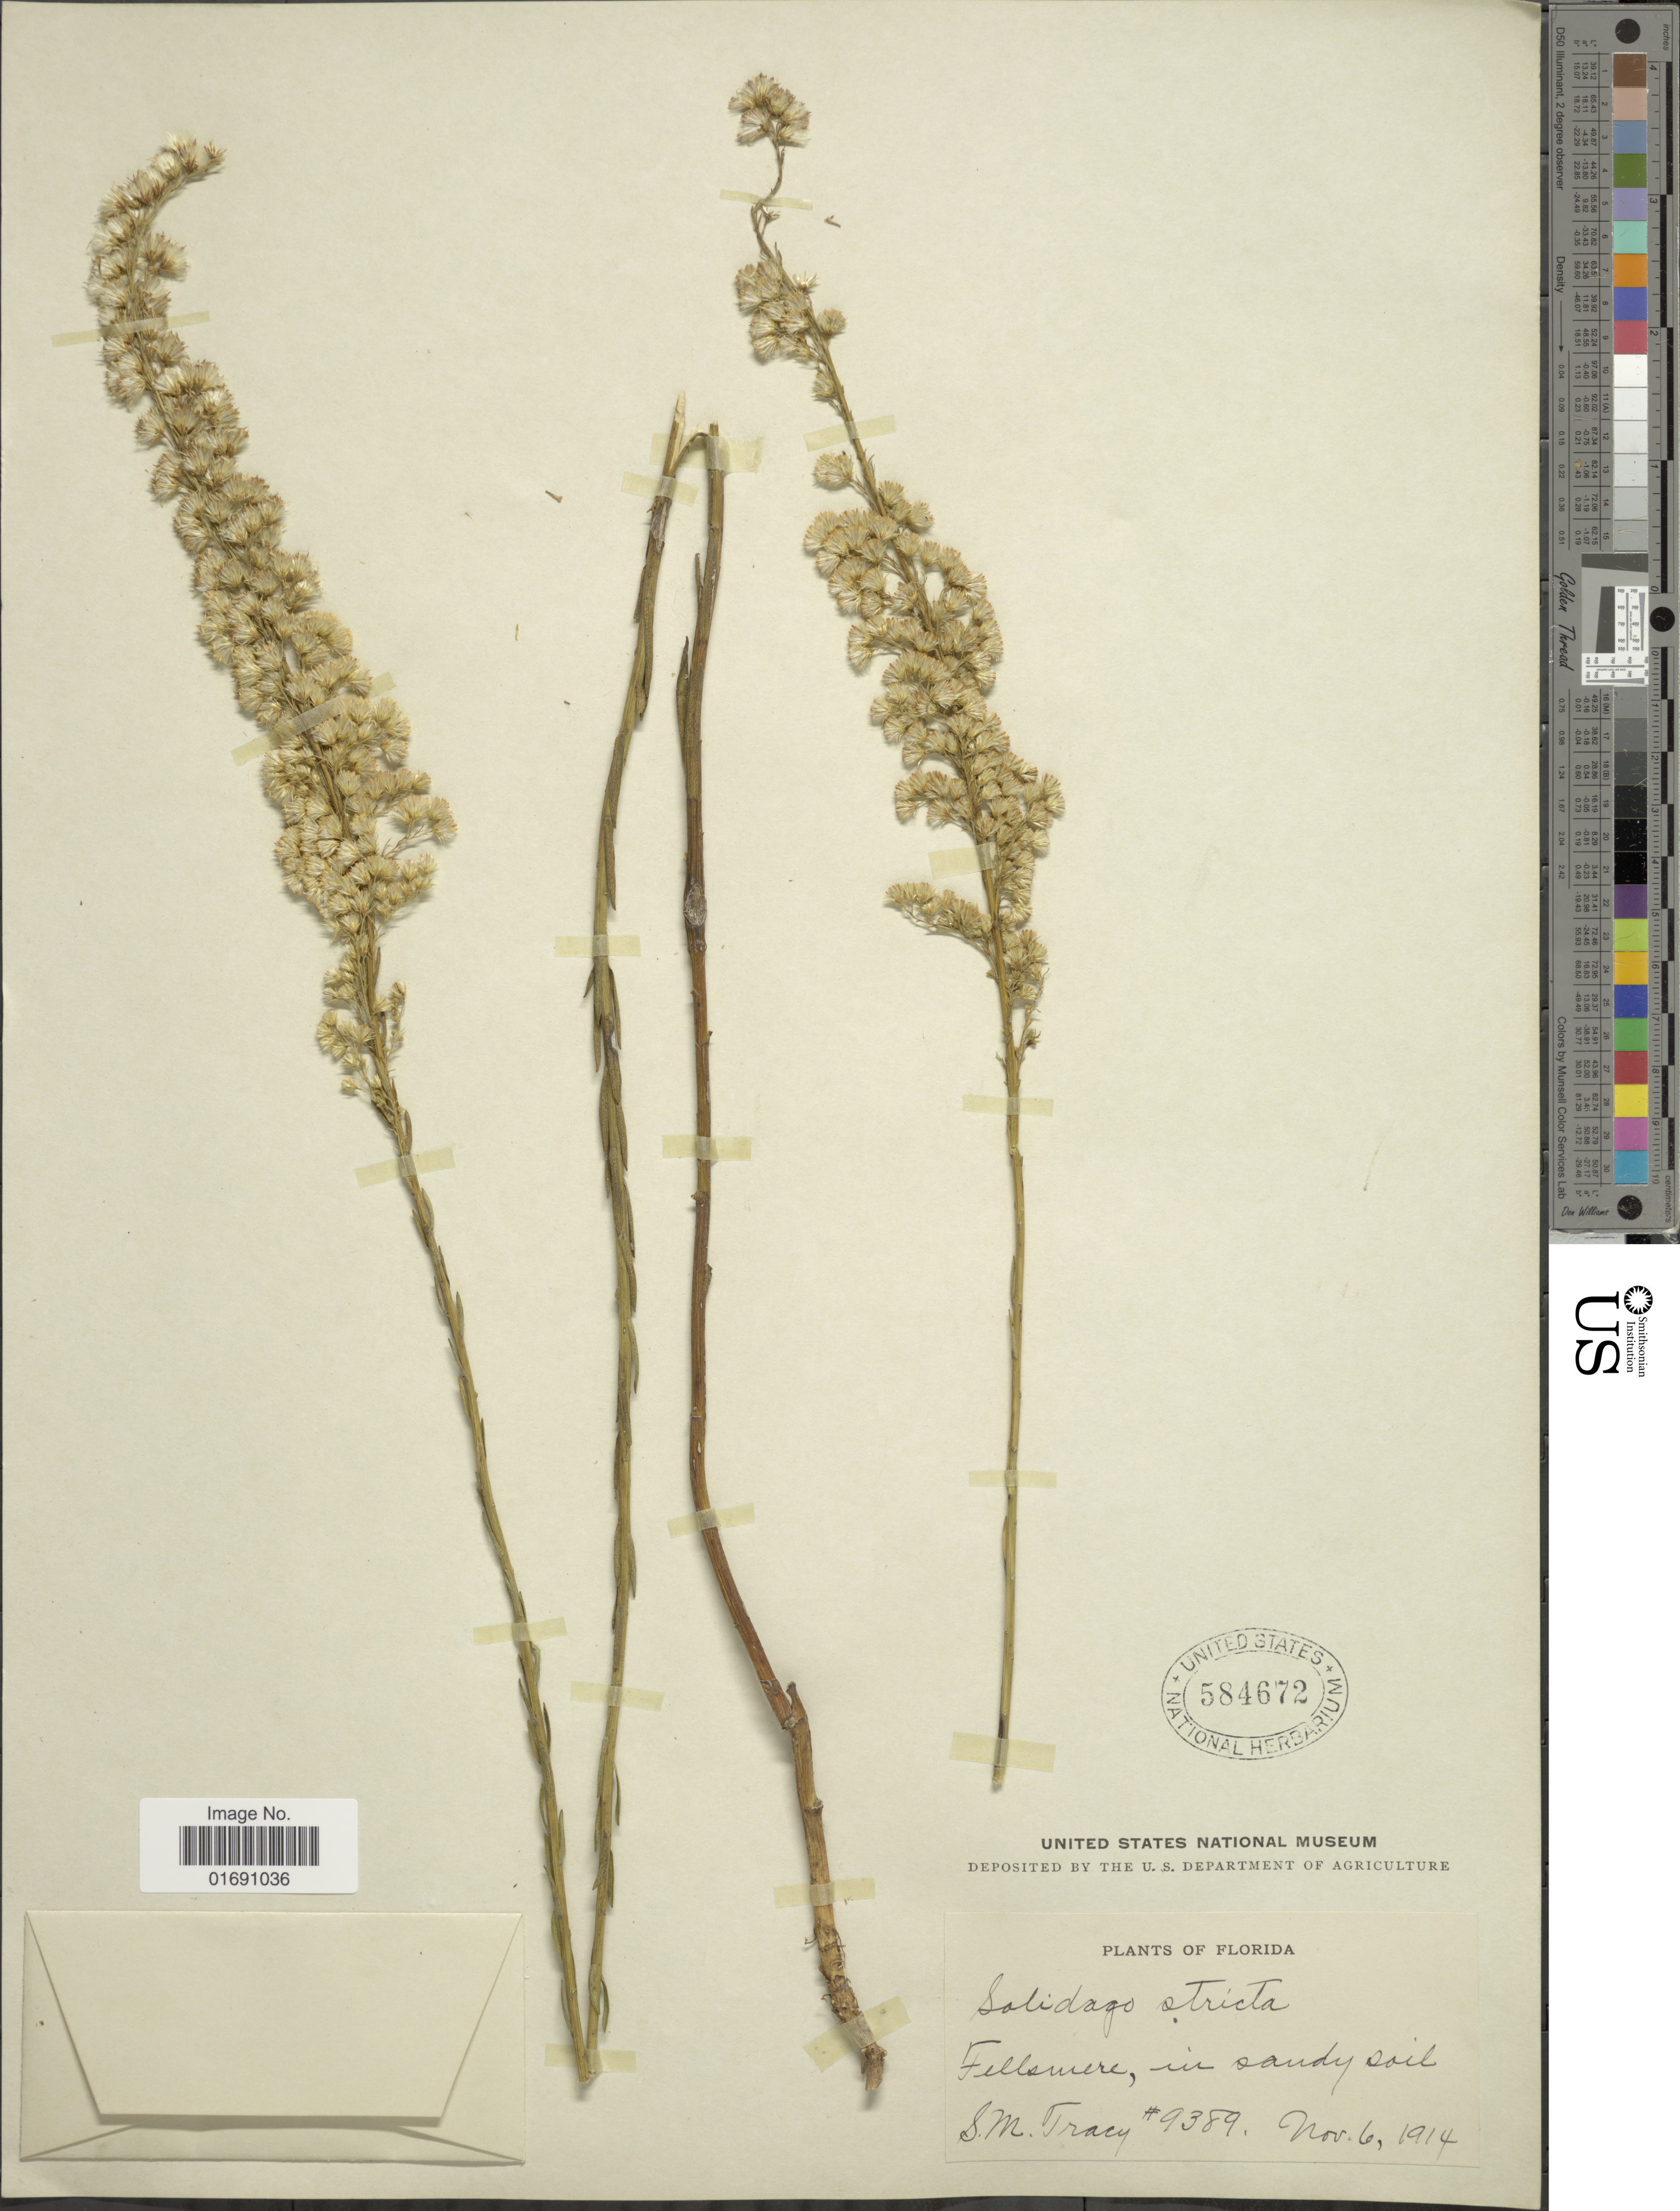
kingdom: Plantae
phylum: Tracheophyta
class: Magnoliopsida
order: Asterales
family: Asteraceae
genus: Solidago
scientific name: Solidago stricta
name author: Aiton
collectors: S. M. Tracy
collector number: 9389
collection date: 1914-11-06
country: United States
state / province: Florida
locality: Fellsmere, in sandy soil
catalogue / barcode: US 584672